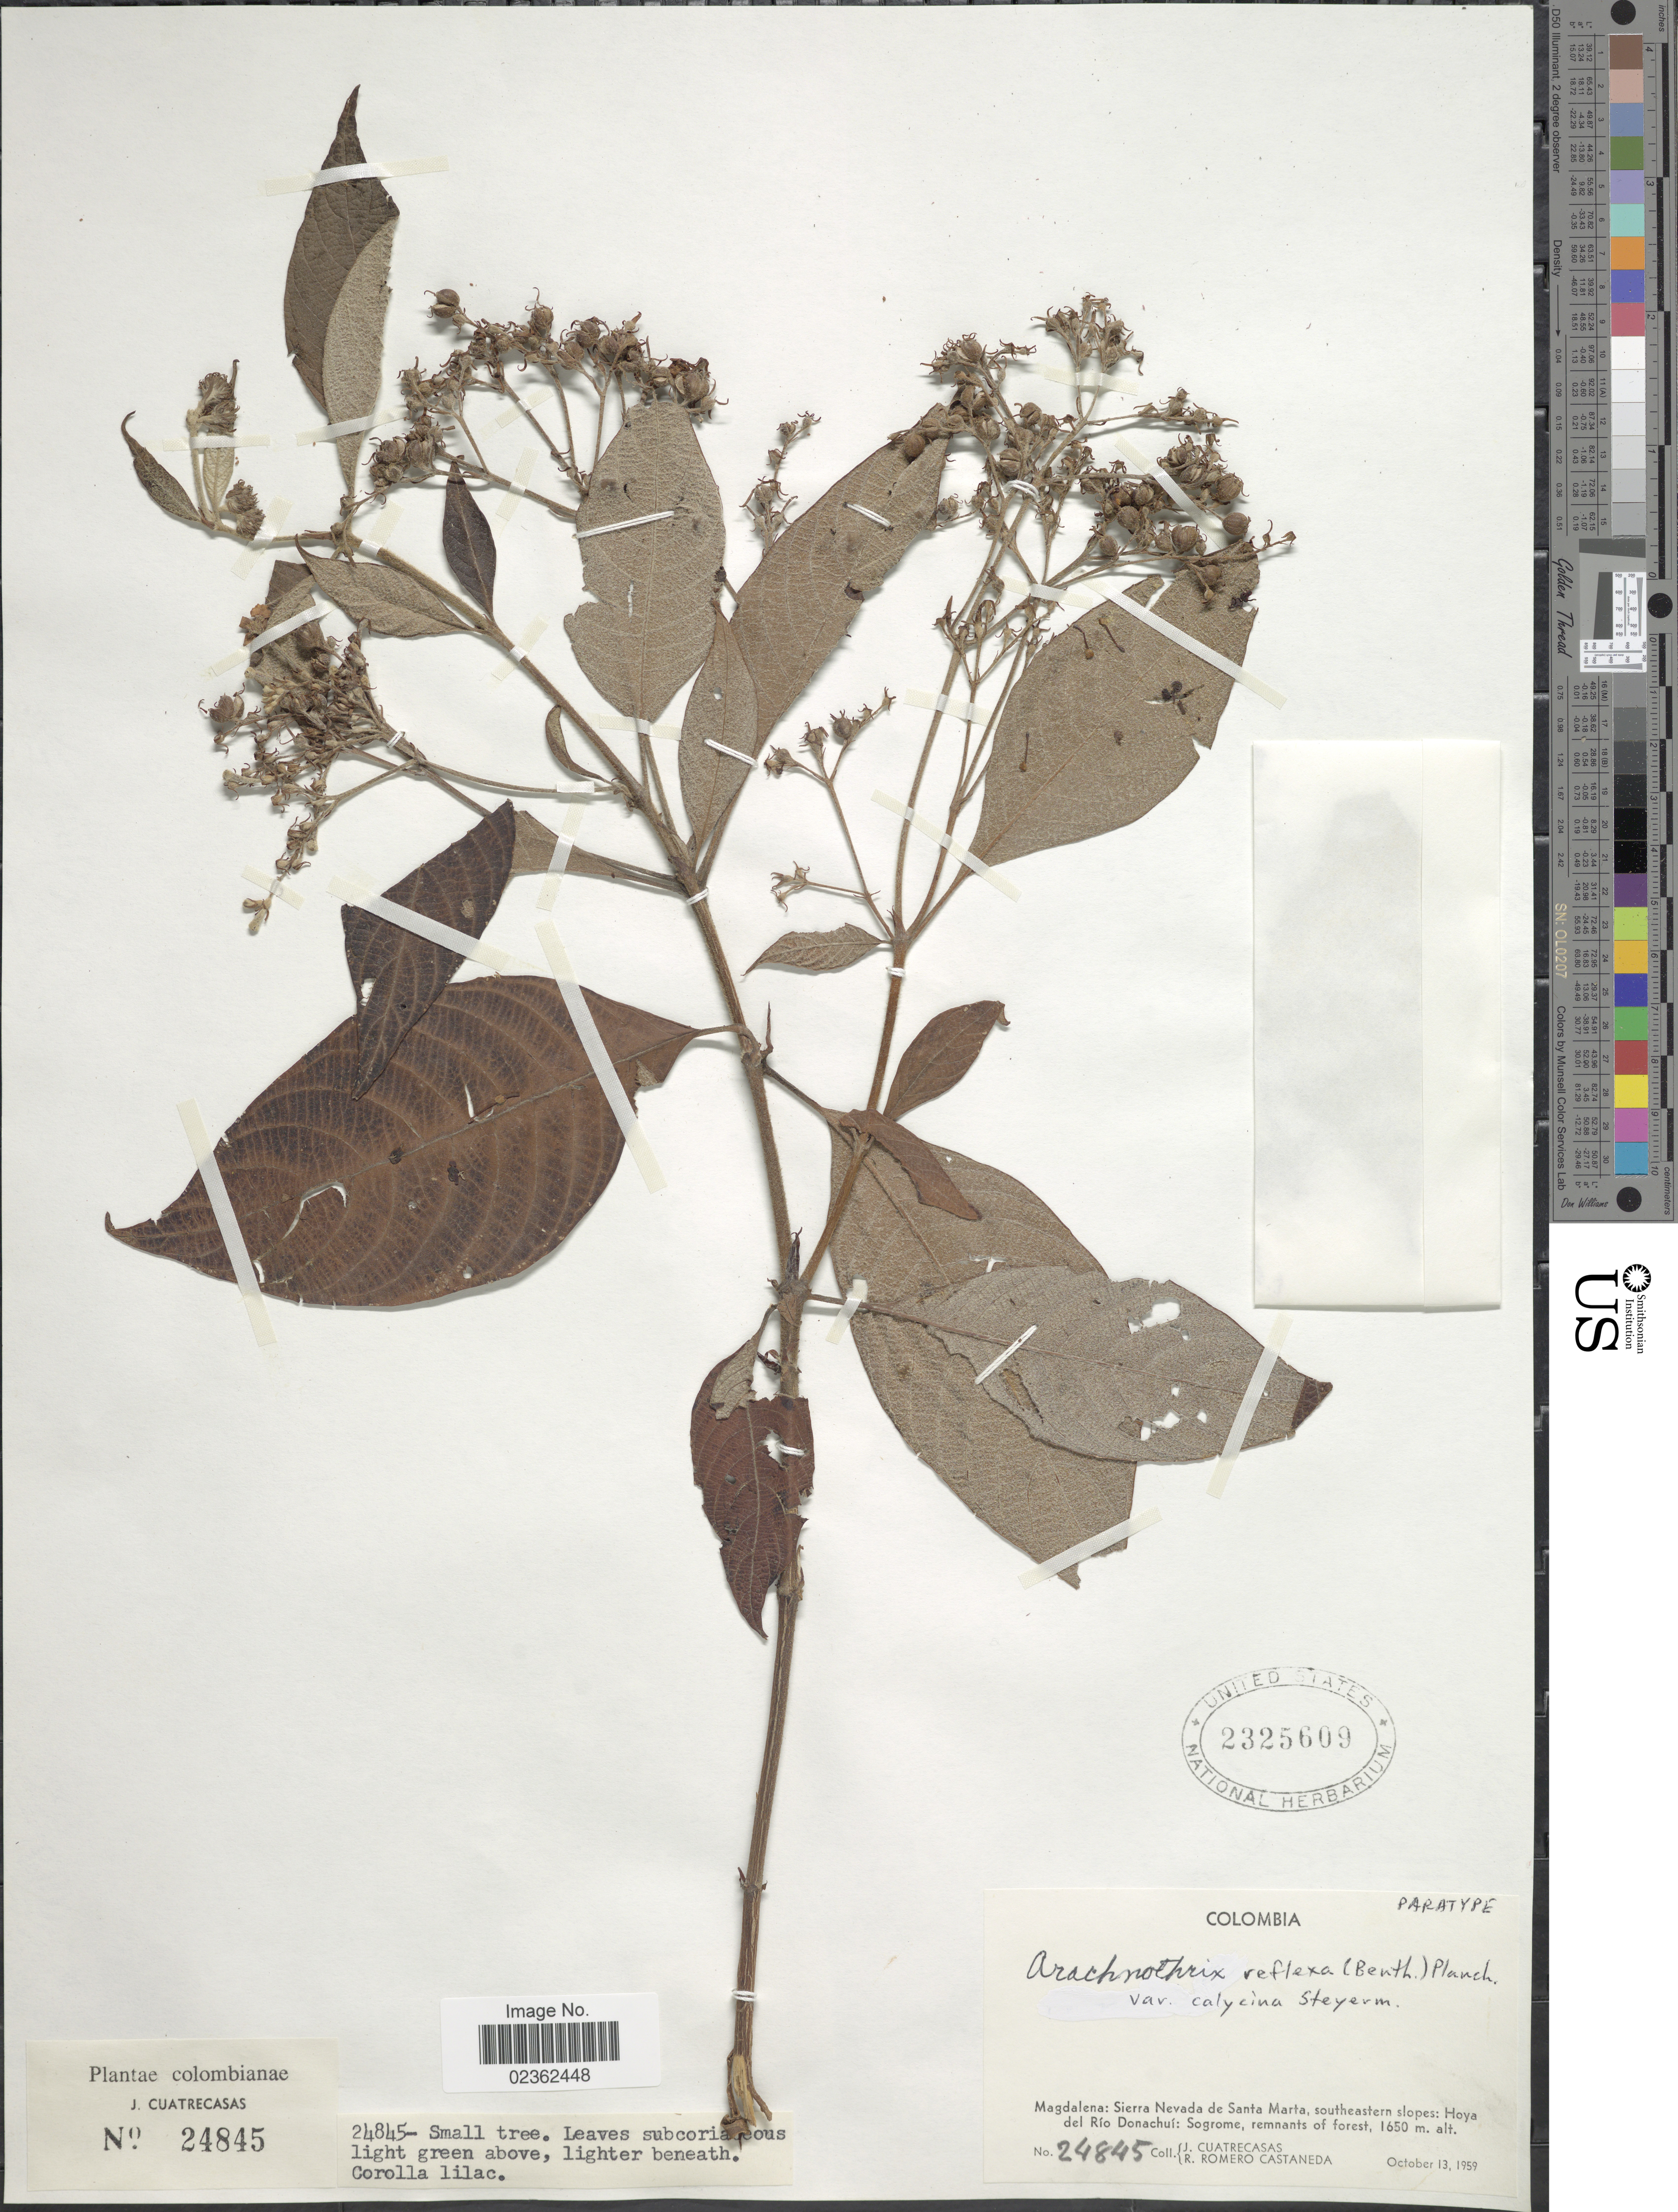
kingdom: Plantae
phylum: Tracheophyta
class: Magnoliopsida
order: Gentianales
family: Rubiaceae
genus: Arachnothryx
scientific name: Arachnothryx reflexa var. calycina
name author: Steyerm.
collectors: J. Cuatrecasas & R. Romero Castañeda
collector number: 24845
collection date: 1959-10-13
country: Colombia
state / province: Magdalena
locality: Sierra Nevada de Santa Marta, southeastern slopes: Hoya del Rio Donachui: Sogrome, remnants of forest.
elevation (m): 1650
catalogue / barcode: US 2325609